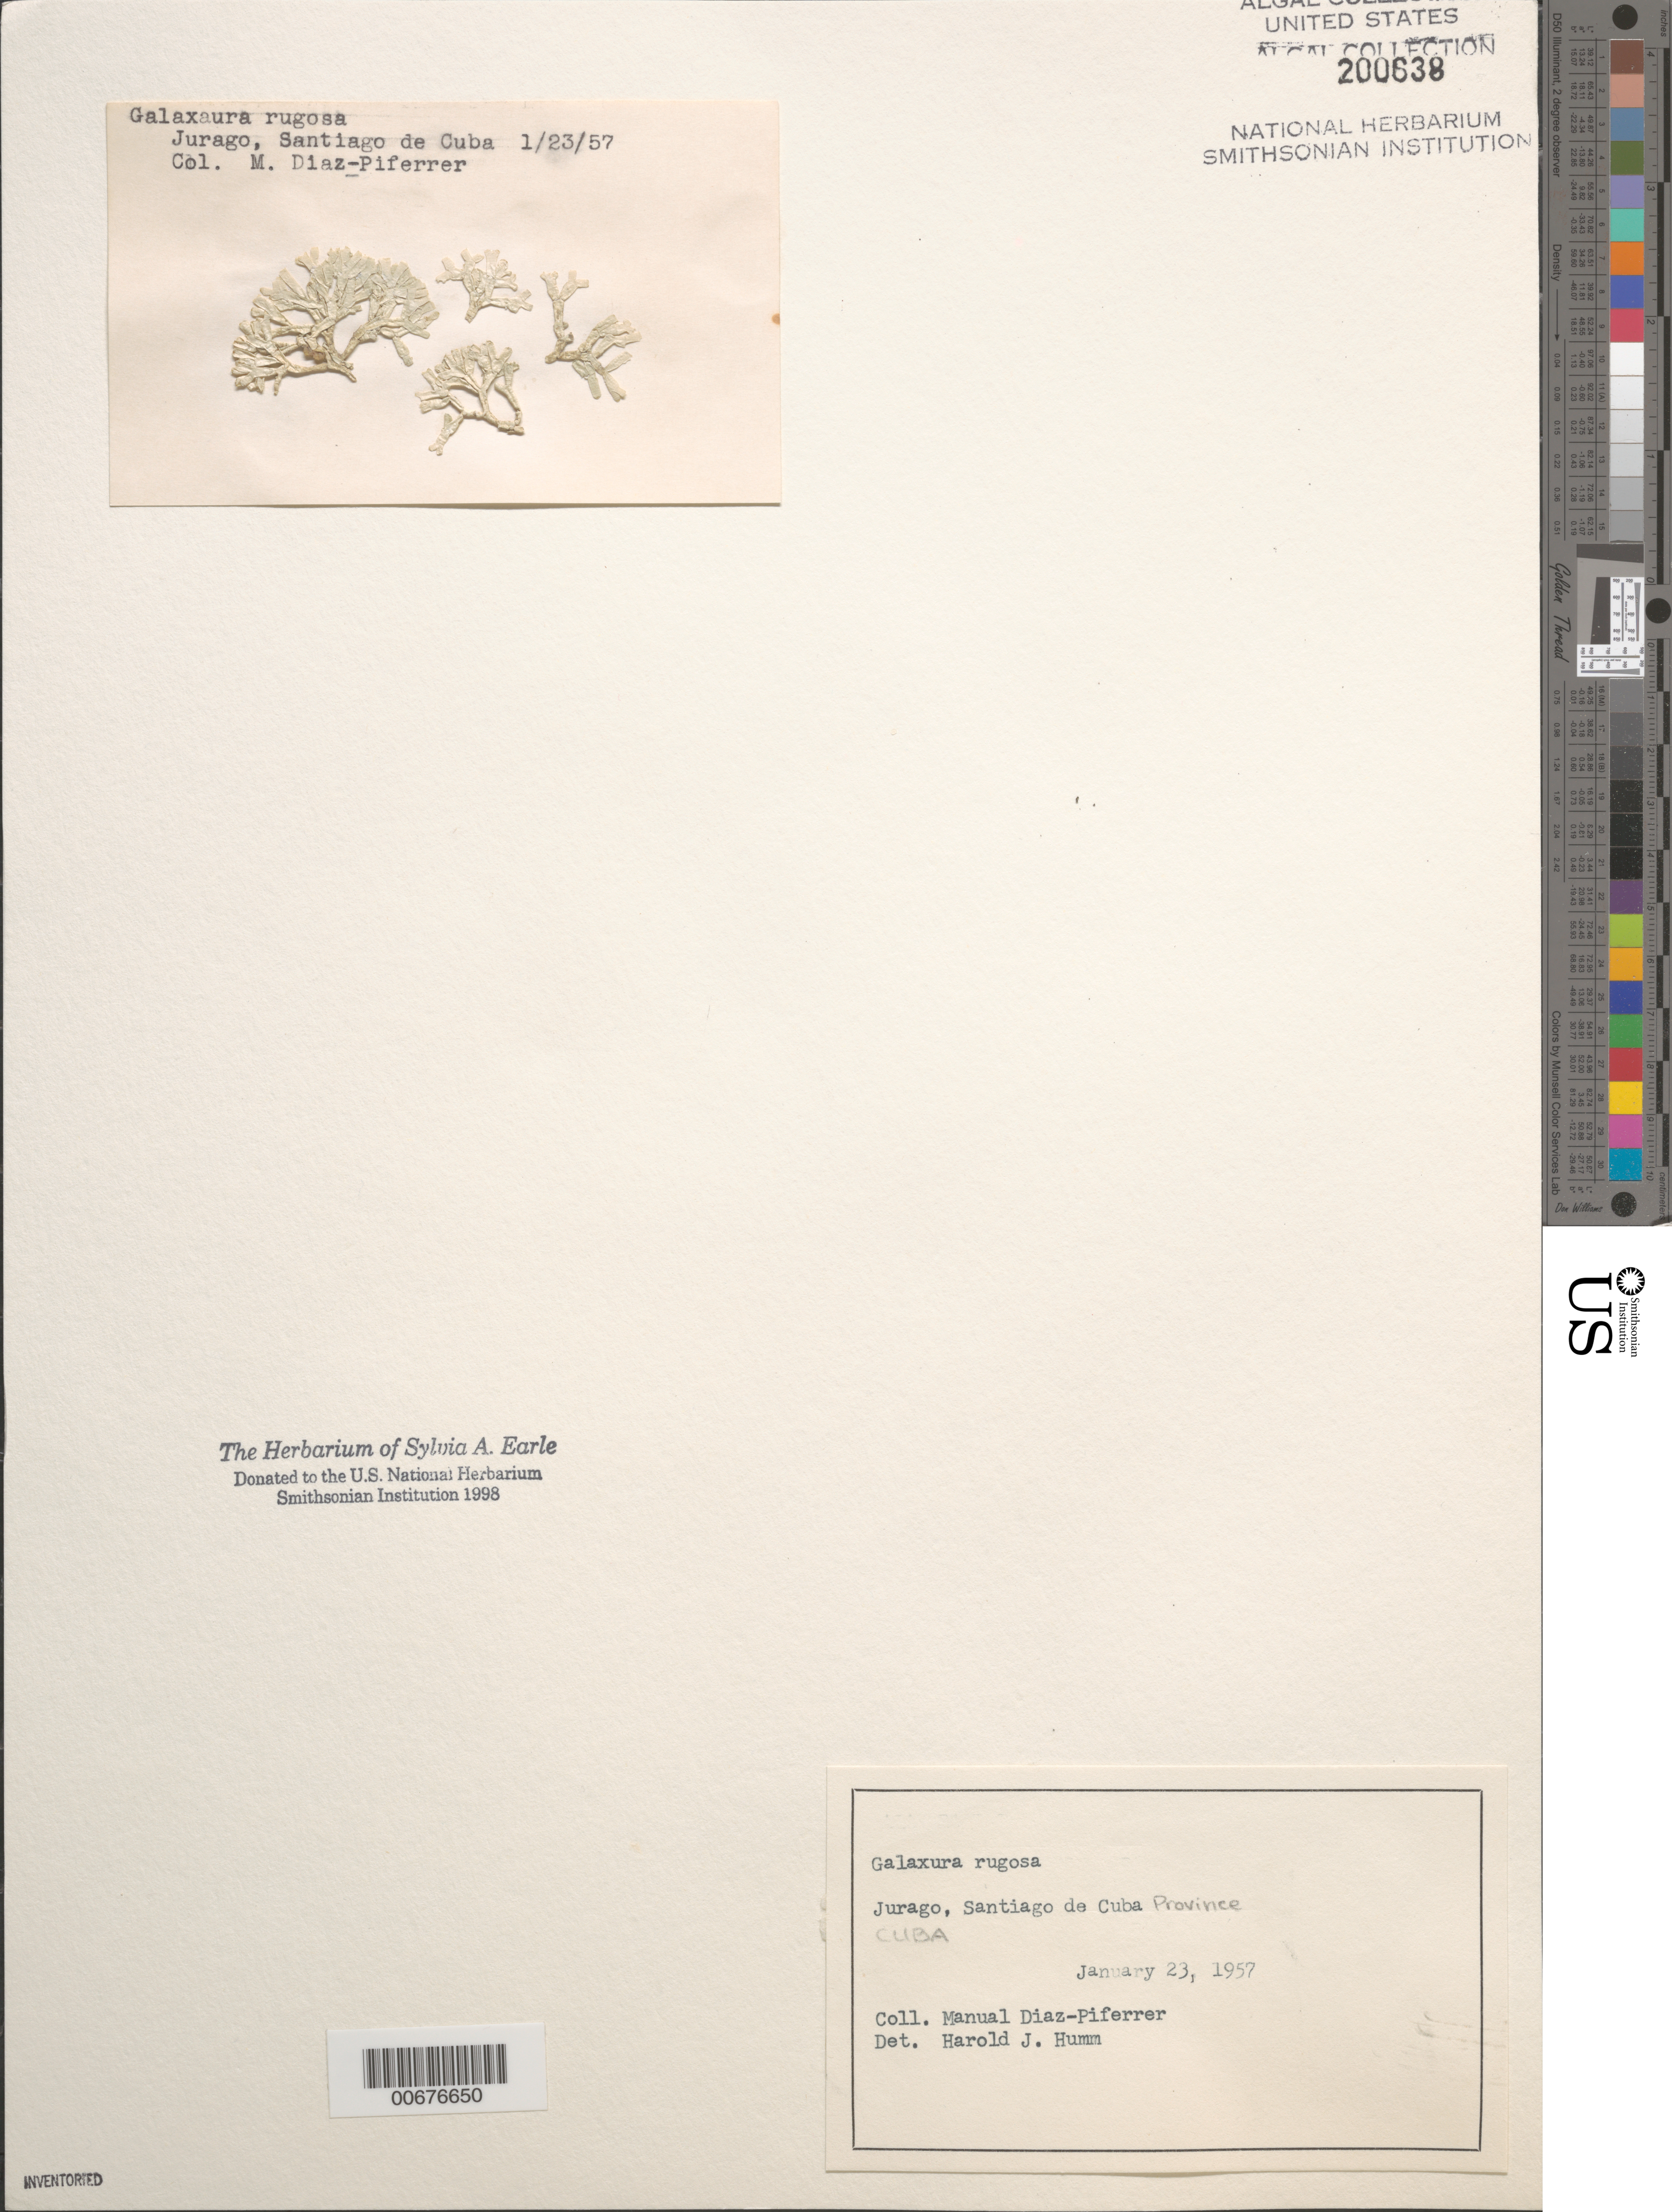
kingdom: Plantae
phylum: Rhodophyta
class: Florideophyceae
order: Nemaliales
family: Galaxauraceae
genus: Galaxaura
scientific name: Galaxaura rugosa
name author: (Ellis & Sol.) J.V.Lamouroux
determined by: Humm, Harold J.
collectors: M. Diaz-Piferrer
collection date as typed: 23 Jan 1957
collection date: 1957-01-23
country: Cuba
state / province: Santiago de Cuba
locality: Juragua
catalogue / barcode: US 200638